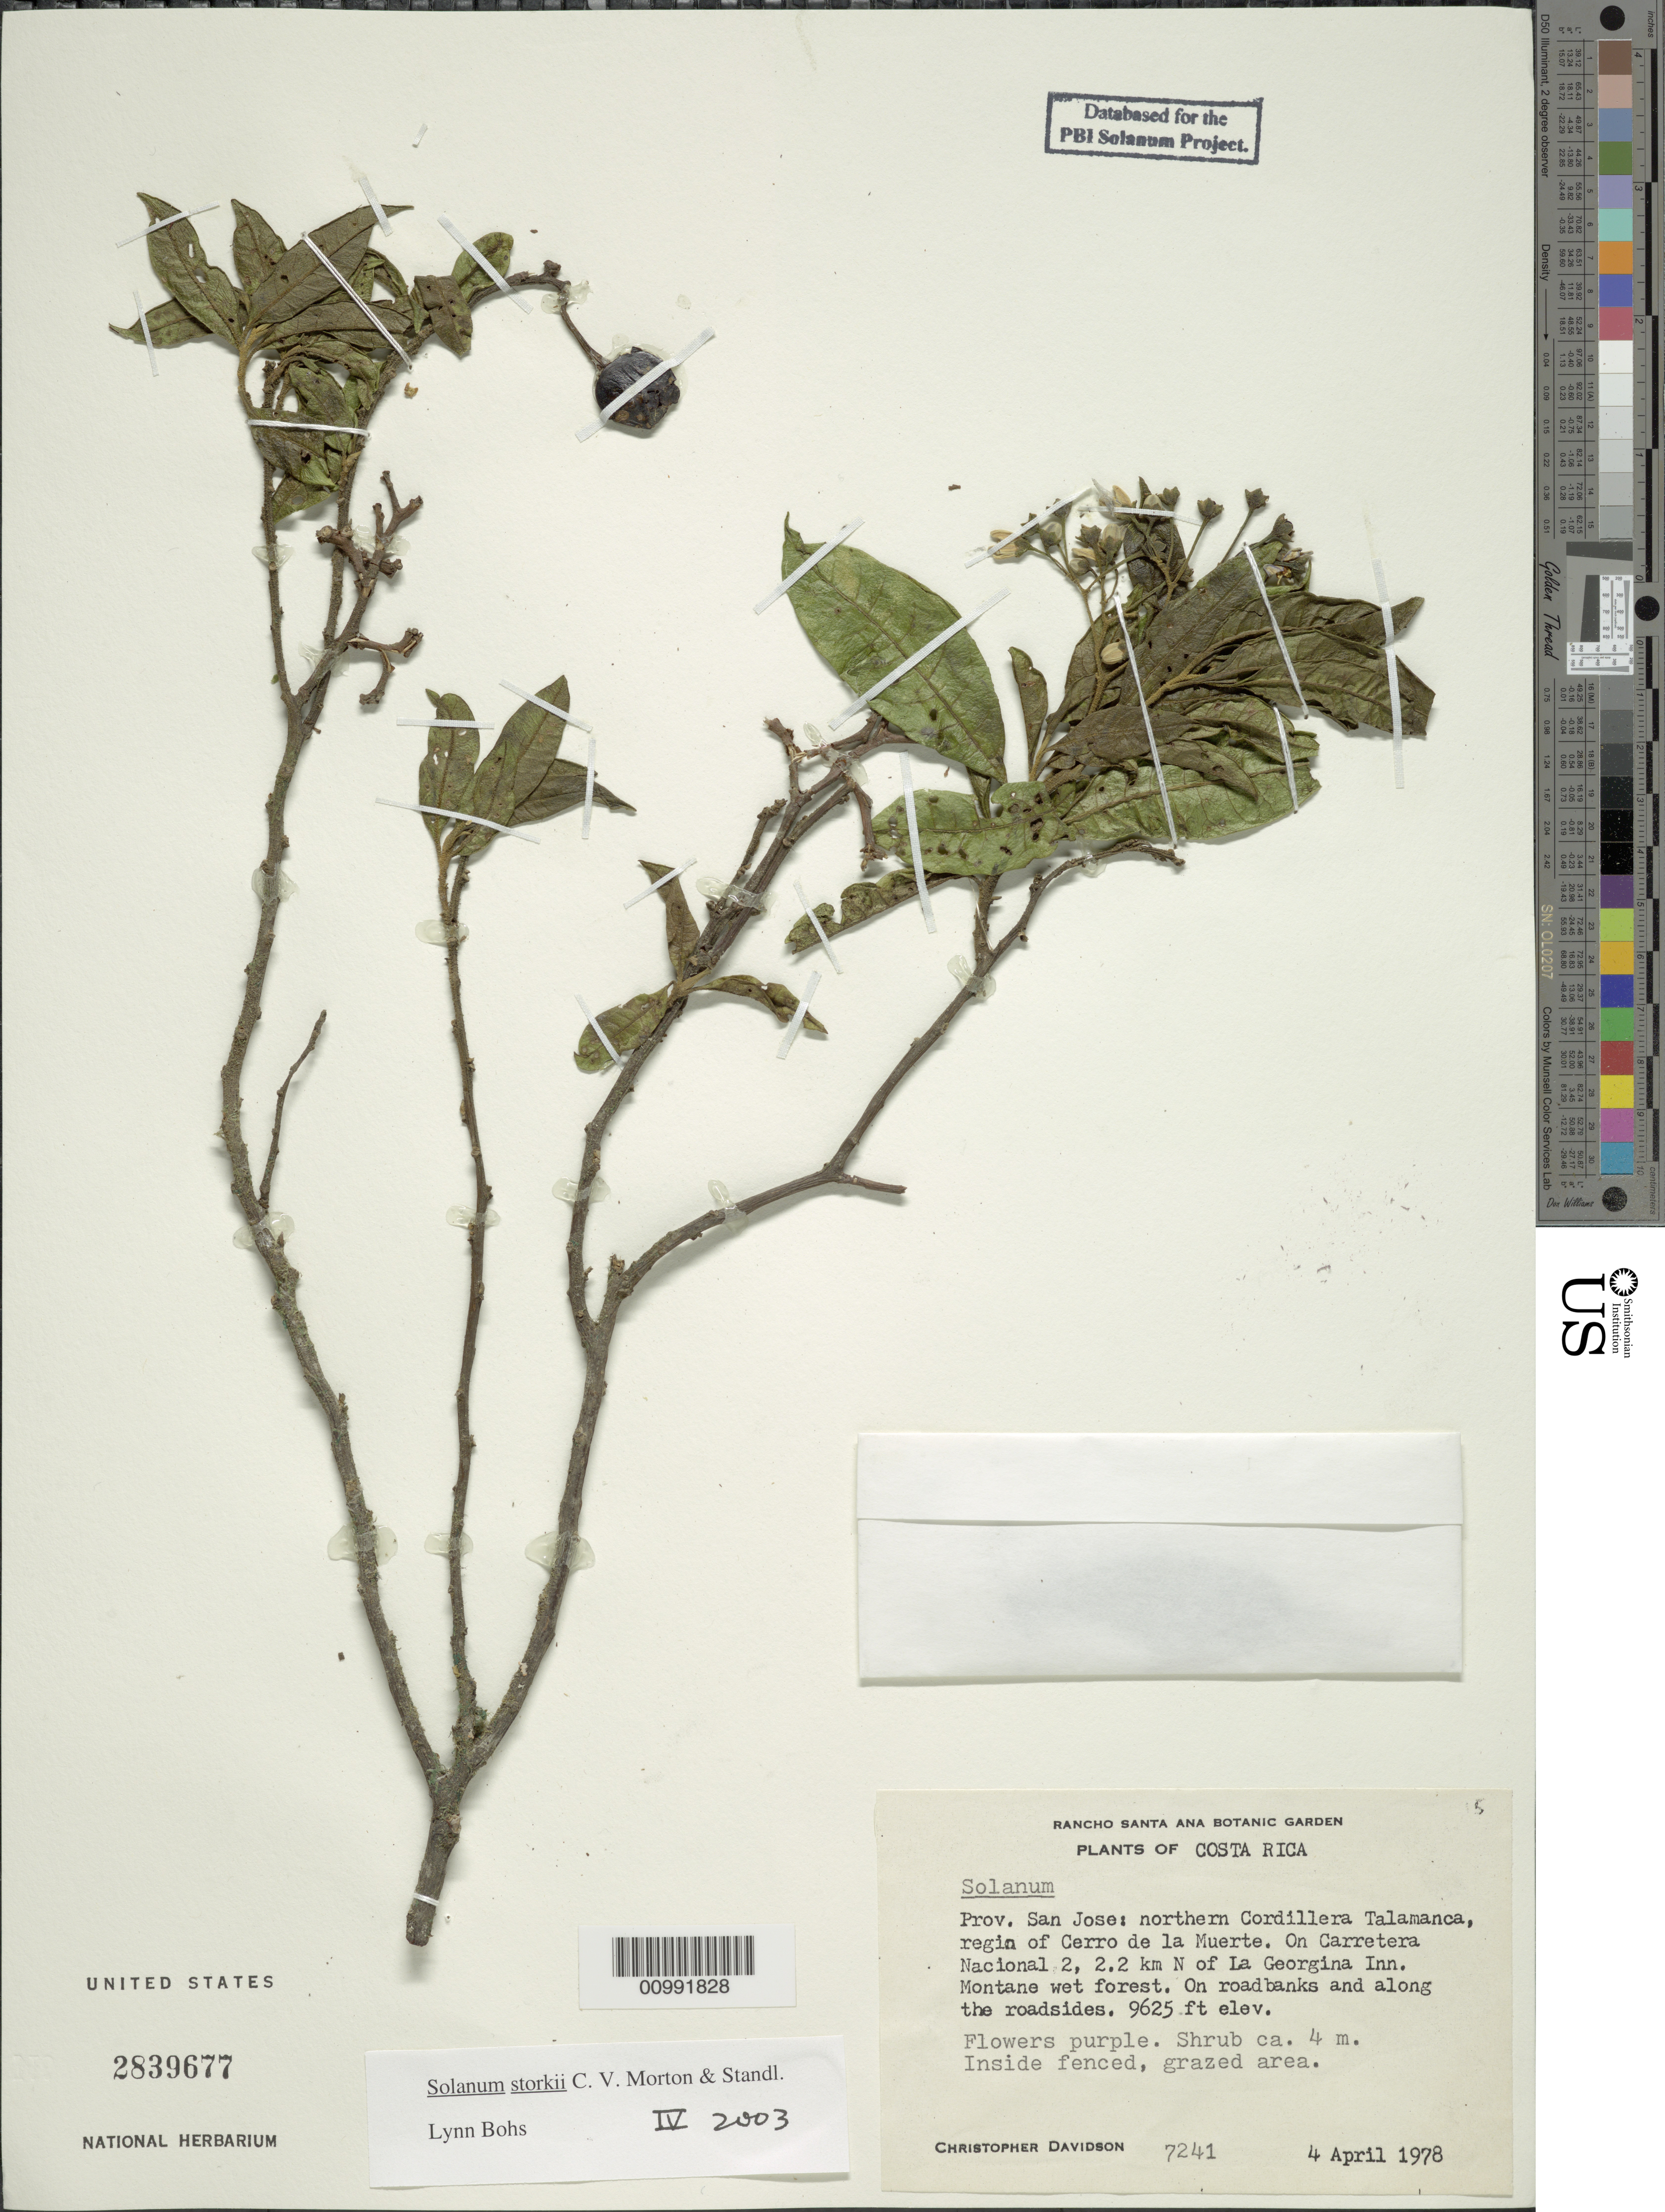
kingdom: Plantae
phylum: Tracheophyta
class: Magnoliopsida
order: Solanales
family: Solanaceae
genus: Solanum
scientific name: Solanum storkii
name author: C.V. Morton & Standl.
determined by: Bohs, L. A.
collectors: C. Davidson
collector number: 7241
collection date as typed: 4 Apr 1978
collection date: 1978-04-04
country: Costa Rica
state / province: San José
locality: northern Cordillera Talamanca, region of Cerro de la Muerte. On Carretera Nacional 2, 2.2 km N of La Georgina Inn.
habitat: Montane wet forest. On roadbanks and along the roadsides. Inside fenced grazed area.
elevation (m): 2934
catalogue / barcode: US 2839677